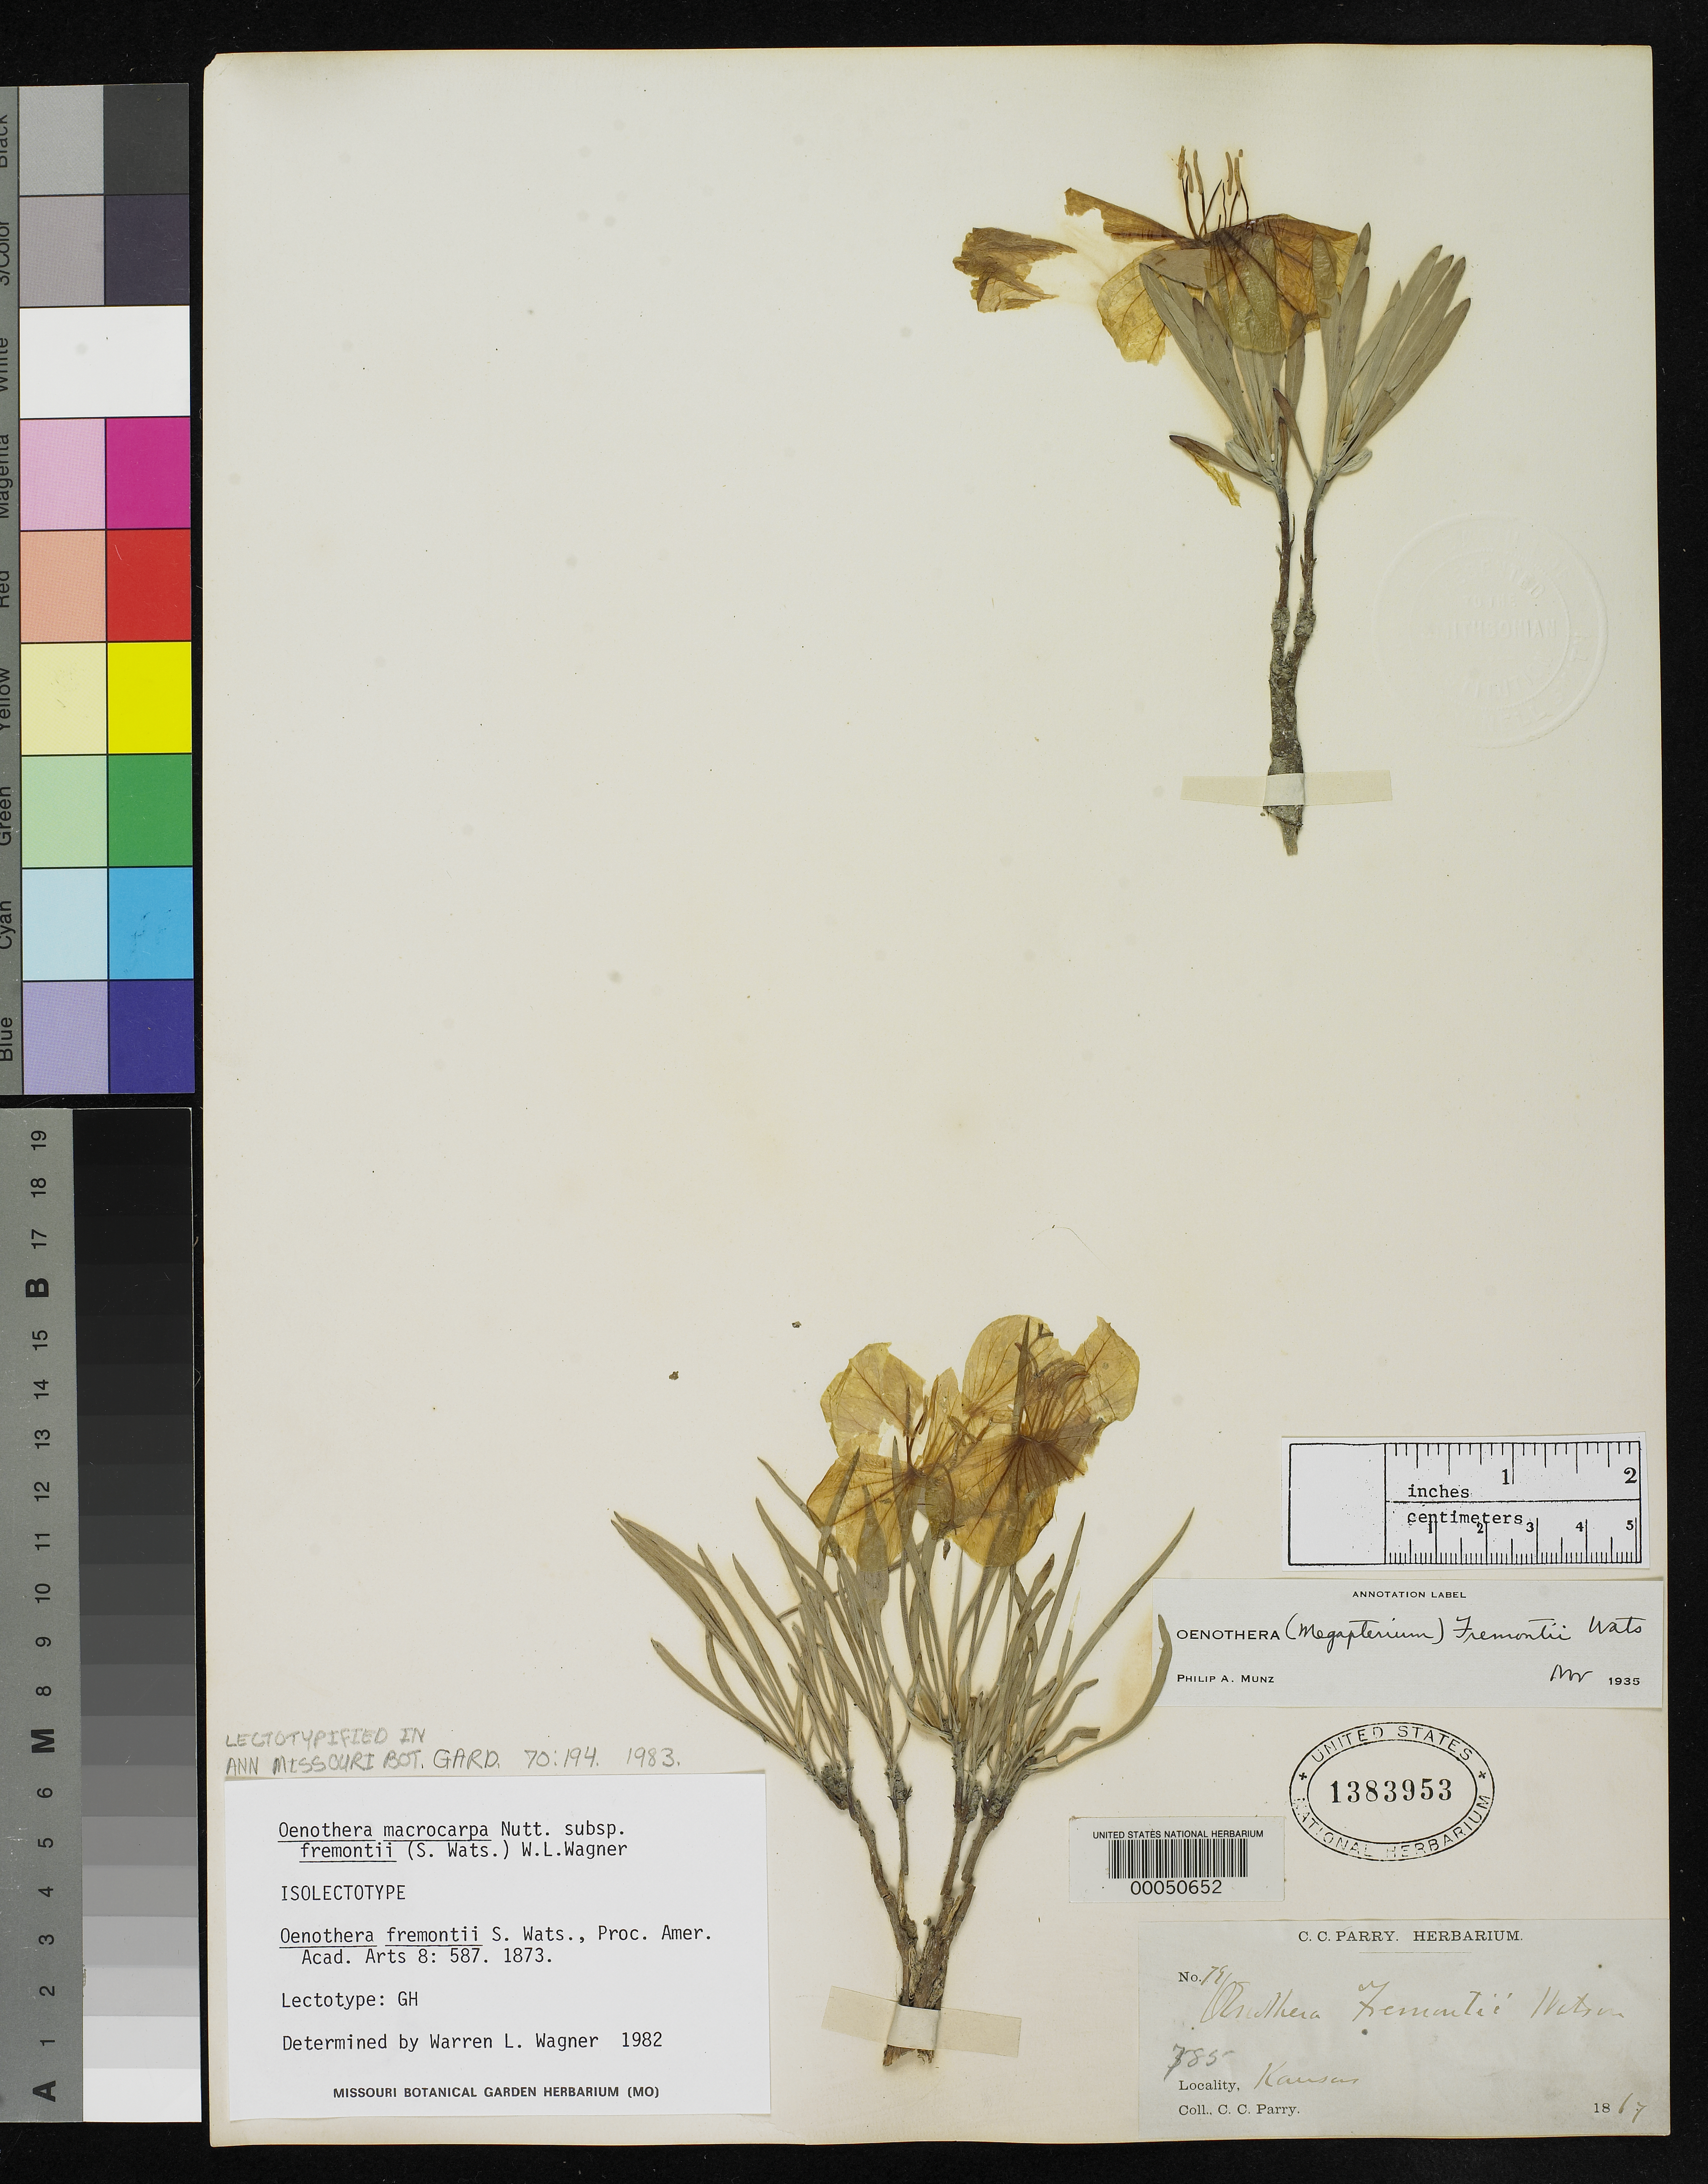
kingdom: Plantae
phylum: Tracheophyta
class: Magnoliopsida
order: Myrtales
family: Onagraceae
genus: Oenothera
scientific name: Oenothera fremontii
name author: S. Watson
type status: Isolectotype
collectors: C. C. Parry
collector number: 79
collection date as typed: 1817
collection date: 1817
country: United States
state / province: Kansas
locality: Dry chalky hillsides near Smoky Hill.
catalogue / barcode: US 1383953